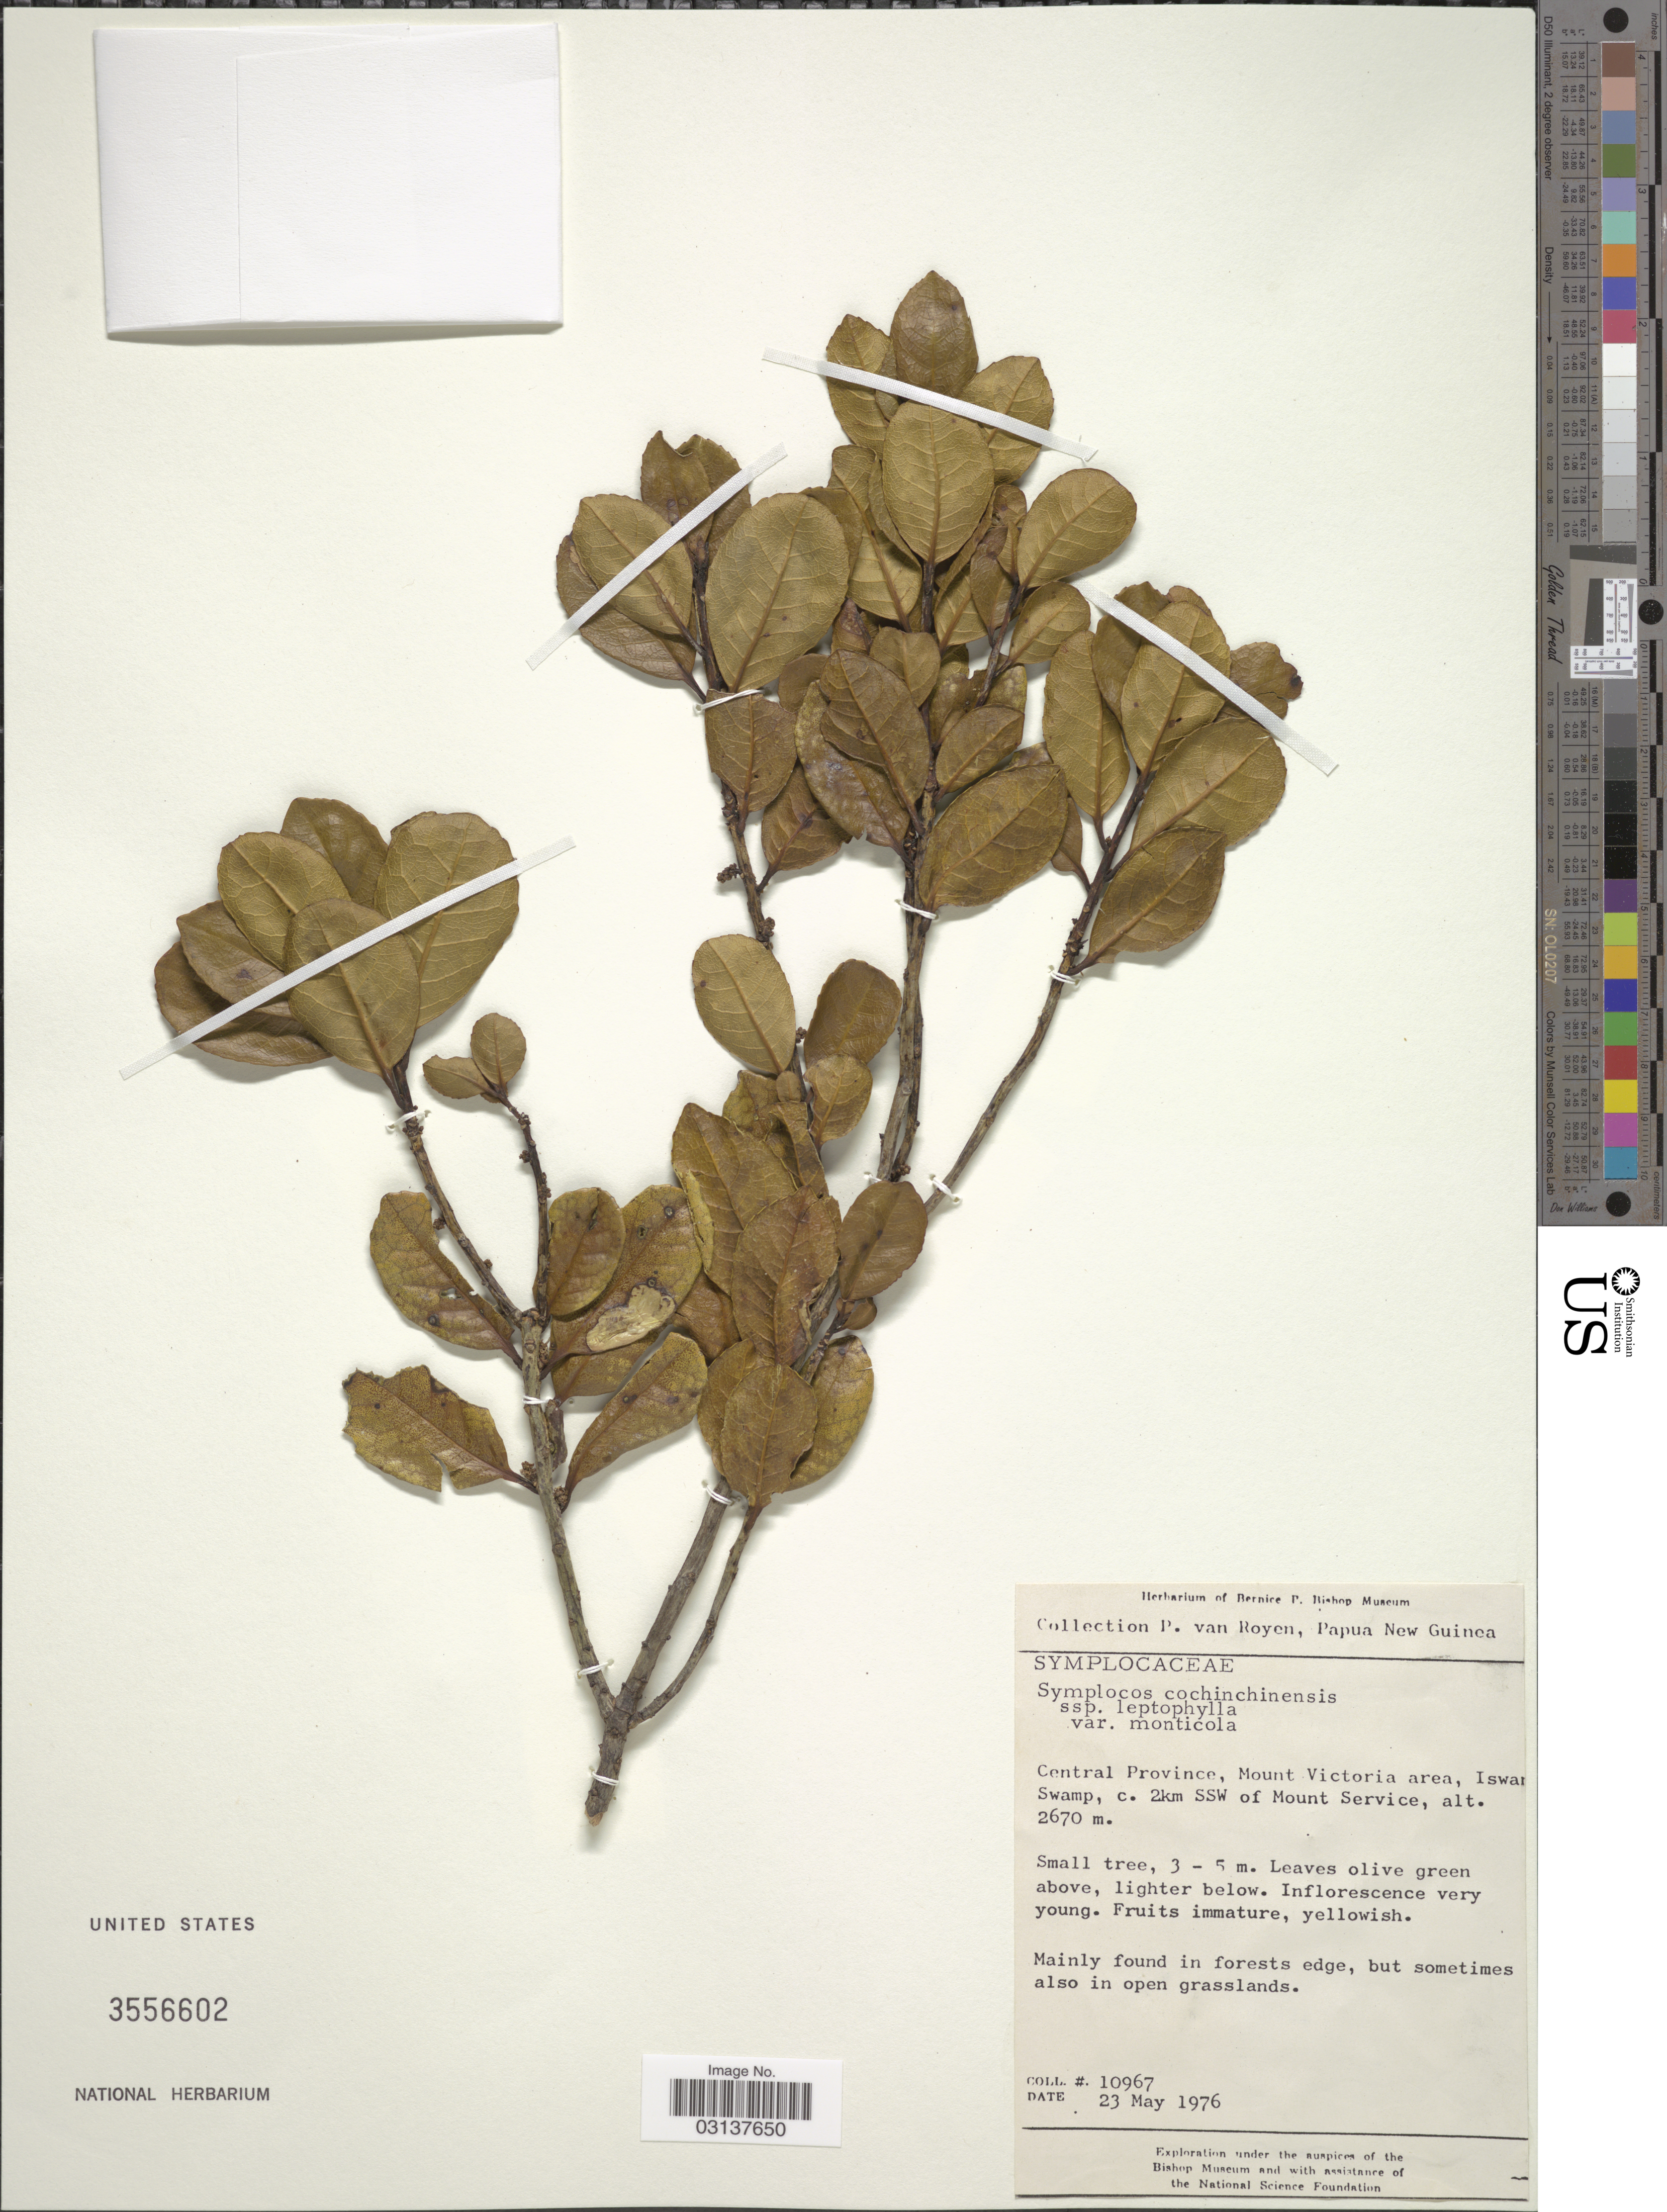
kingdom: Plantae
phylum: Tracheophyta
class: Magnoliopsida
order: Ericales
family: Symplocaceae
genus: Symplocos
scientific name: Symplocos cochinchinensis var. monticola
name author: Noot.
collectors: P. van Royen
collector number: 10967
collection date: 1976-05-23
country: Papua New Guinea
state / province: Central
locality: Central Province, Mount Victoria area, Iswa [illegible text] Swamp, c. 2km SSW of Mount Service.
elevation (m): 2670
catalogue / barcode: US 3556602